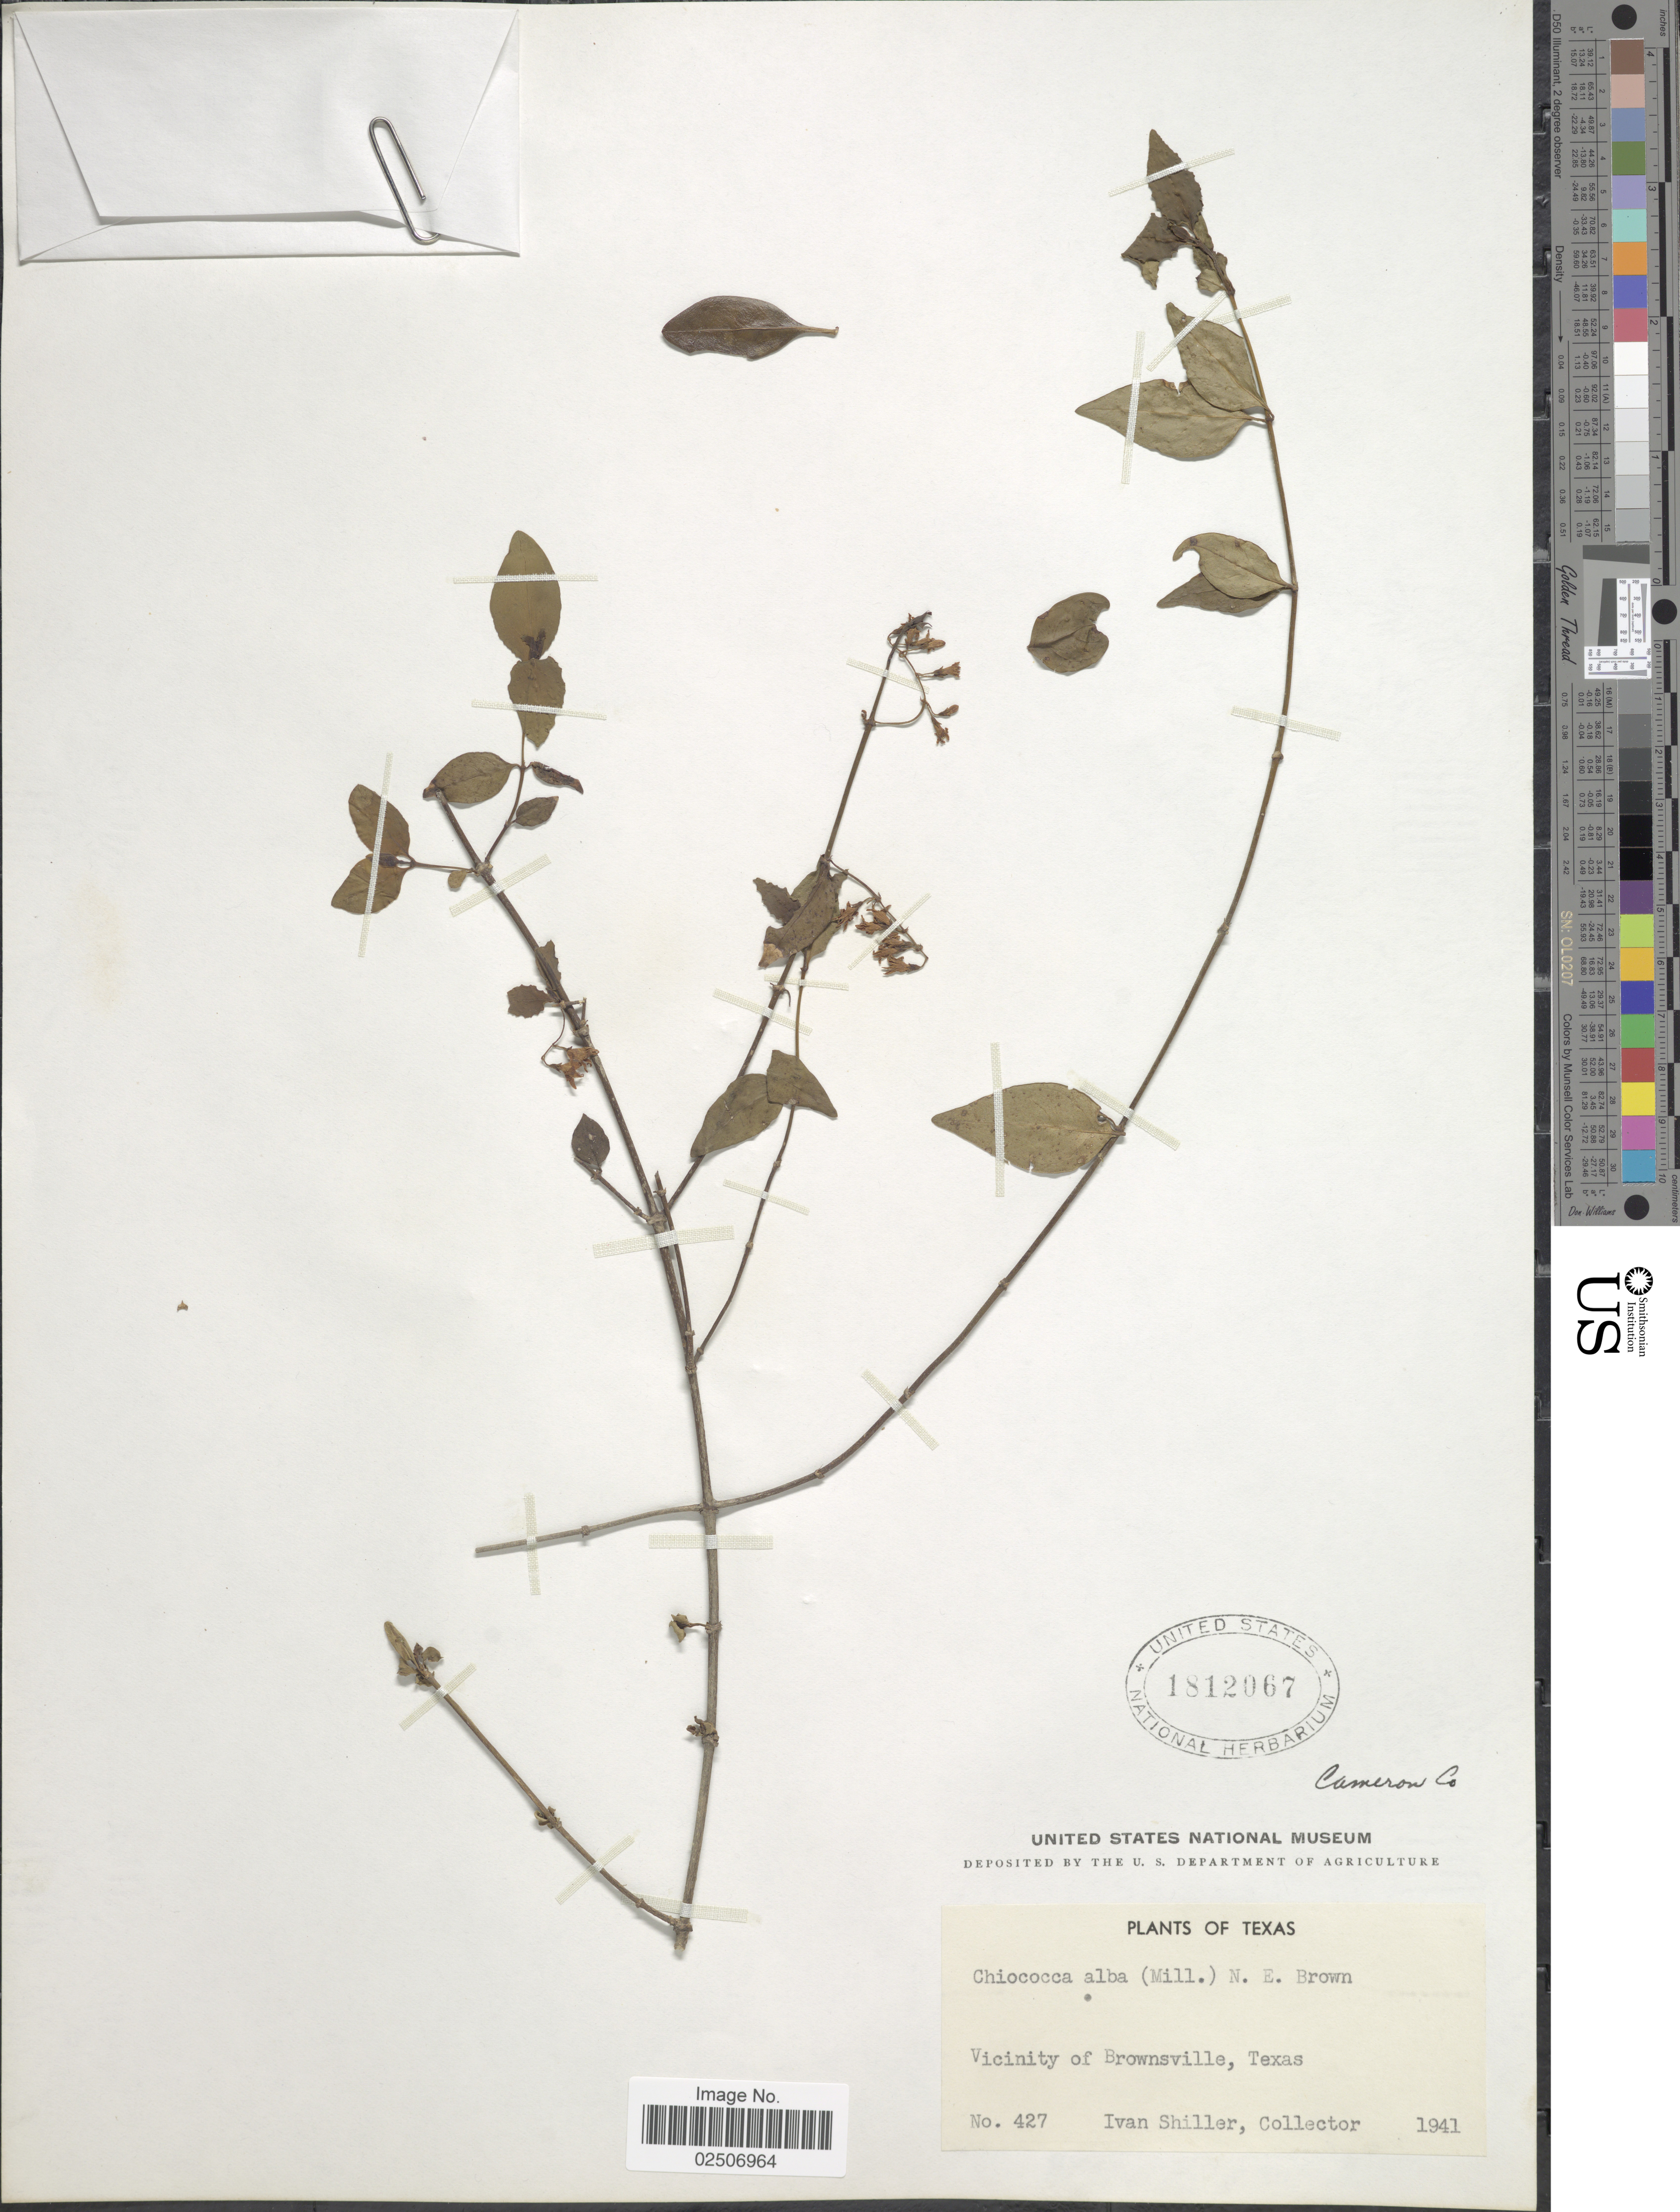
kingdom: Plantae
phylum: Tracheophyta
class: Magnoliopsida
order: Gentianales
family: Rubiaceae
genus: Chiococca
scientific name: Chiococca alba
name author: (L.) Hitchc.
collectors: I. Shiller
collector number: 427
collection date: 1941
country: United States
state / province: Texas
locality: Vicinity of Brownsville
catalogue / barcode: US 1812067